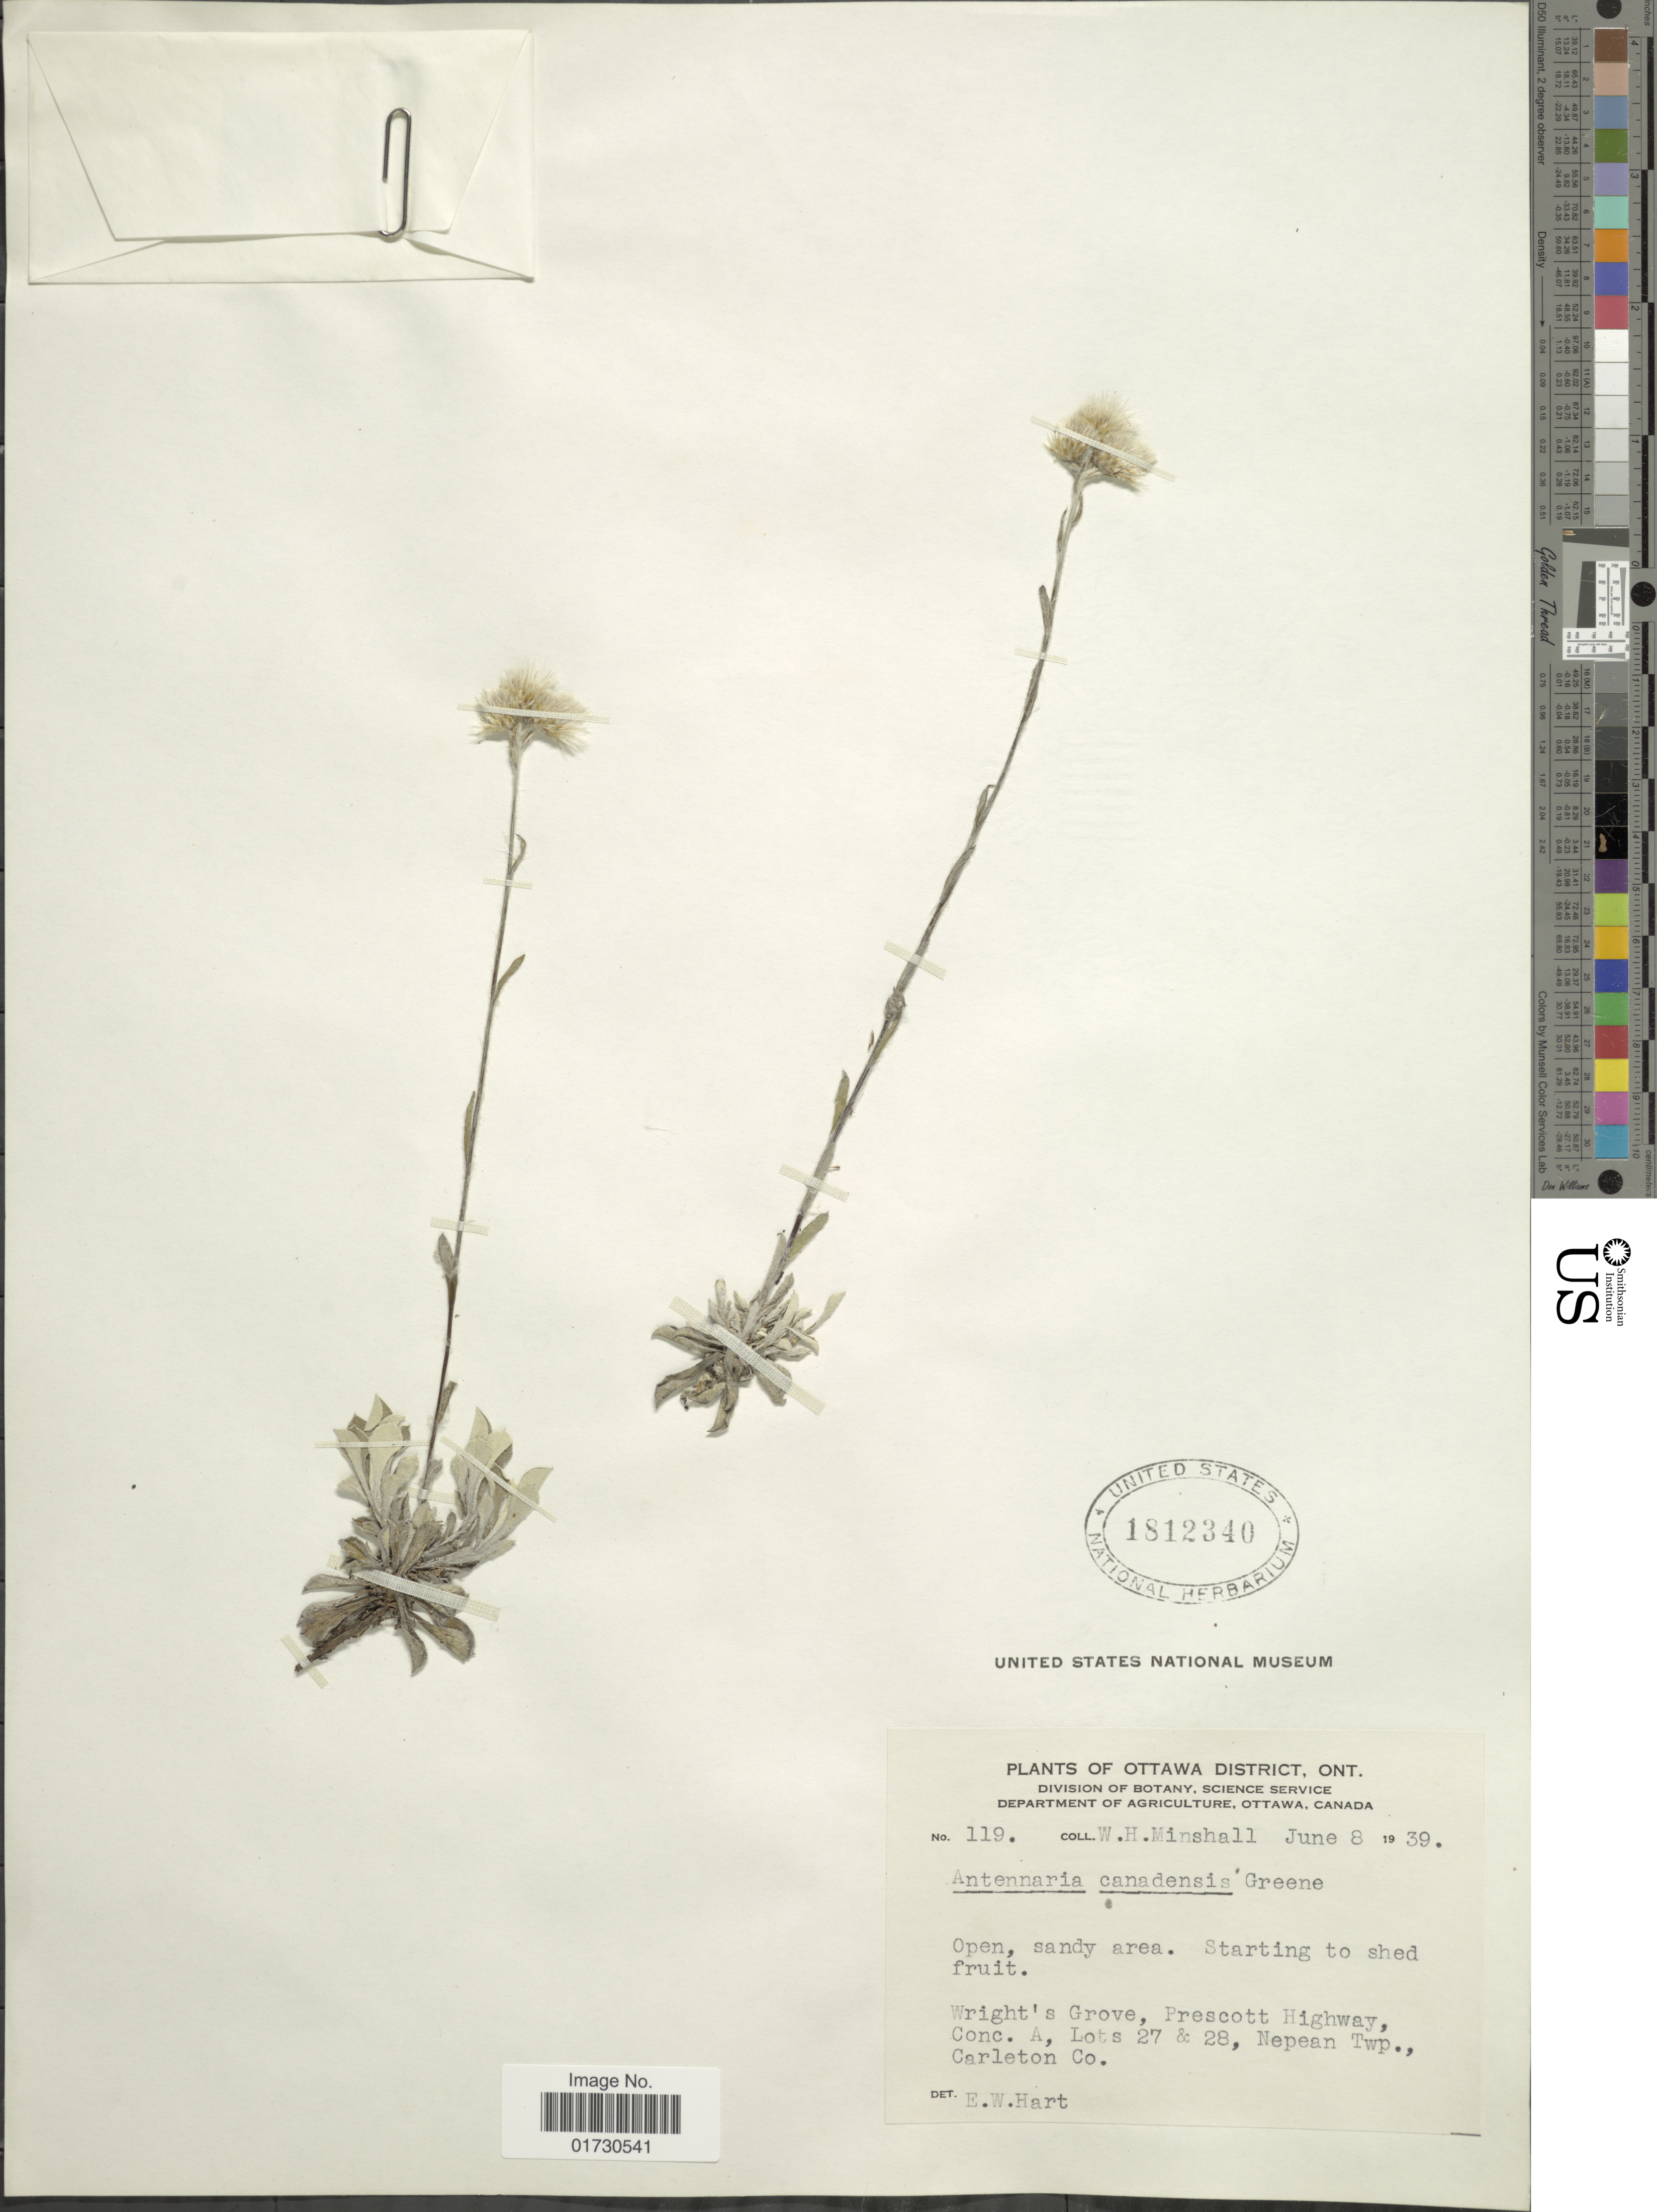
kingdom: Plantae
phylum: Tracheophyta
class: Magnoliopsida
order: Asterales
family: Asteraceae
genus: Antennaria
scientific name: Antennaria canadensis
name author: Greene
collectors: W. Minshall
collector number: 119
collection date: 1939-06-08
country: Canada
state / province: Ontario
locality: Ottawa District, Wright's Grove, Prescott Highway Conc. A, Lots 27 & 28, nepean Twp., Carleton Co.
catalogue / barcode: US 1812340